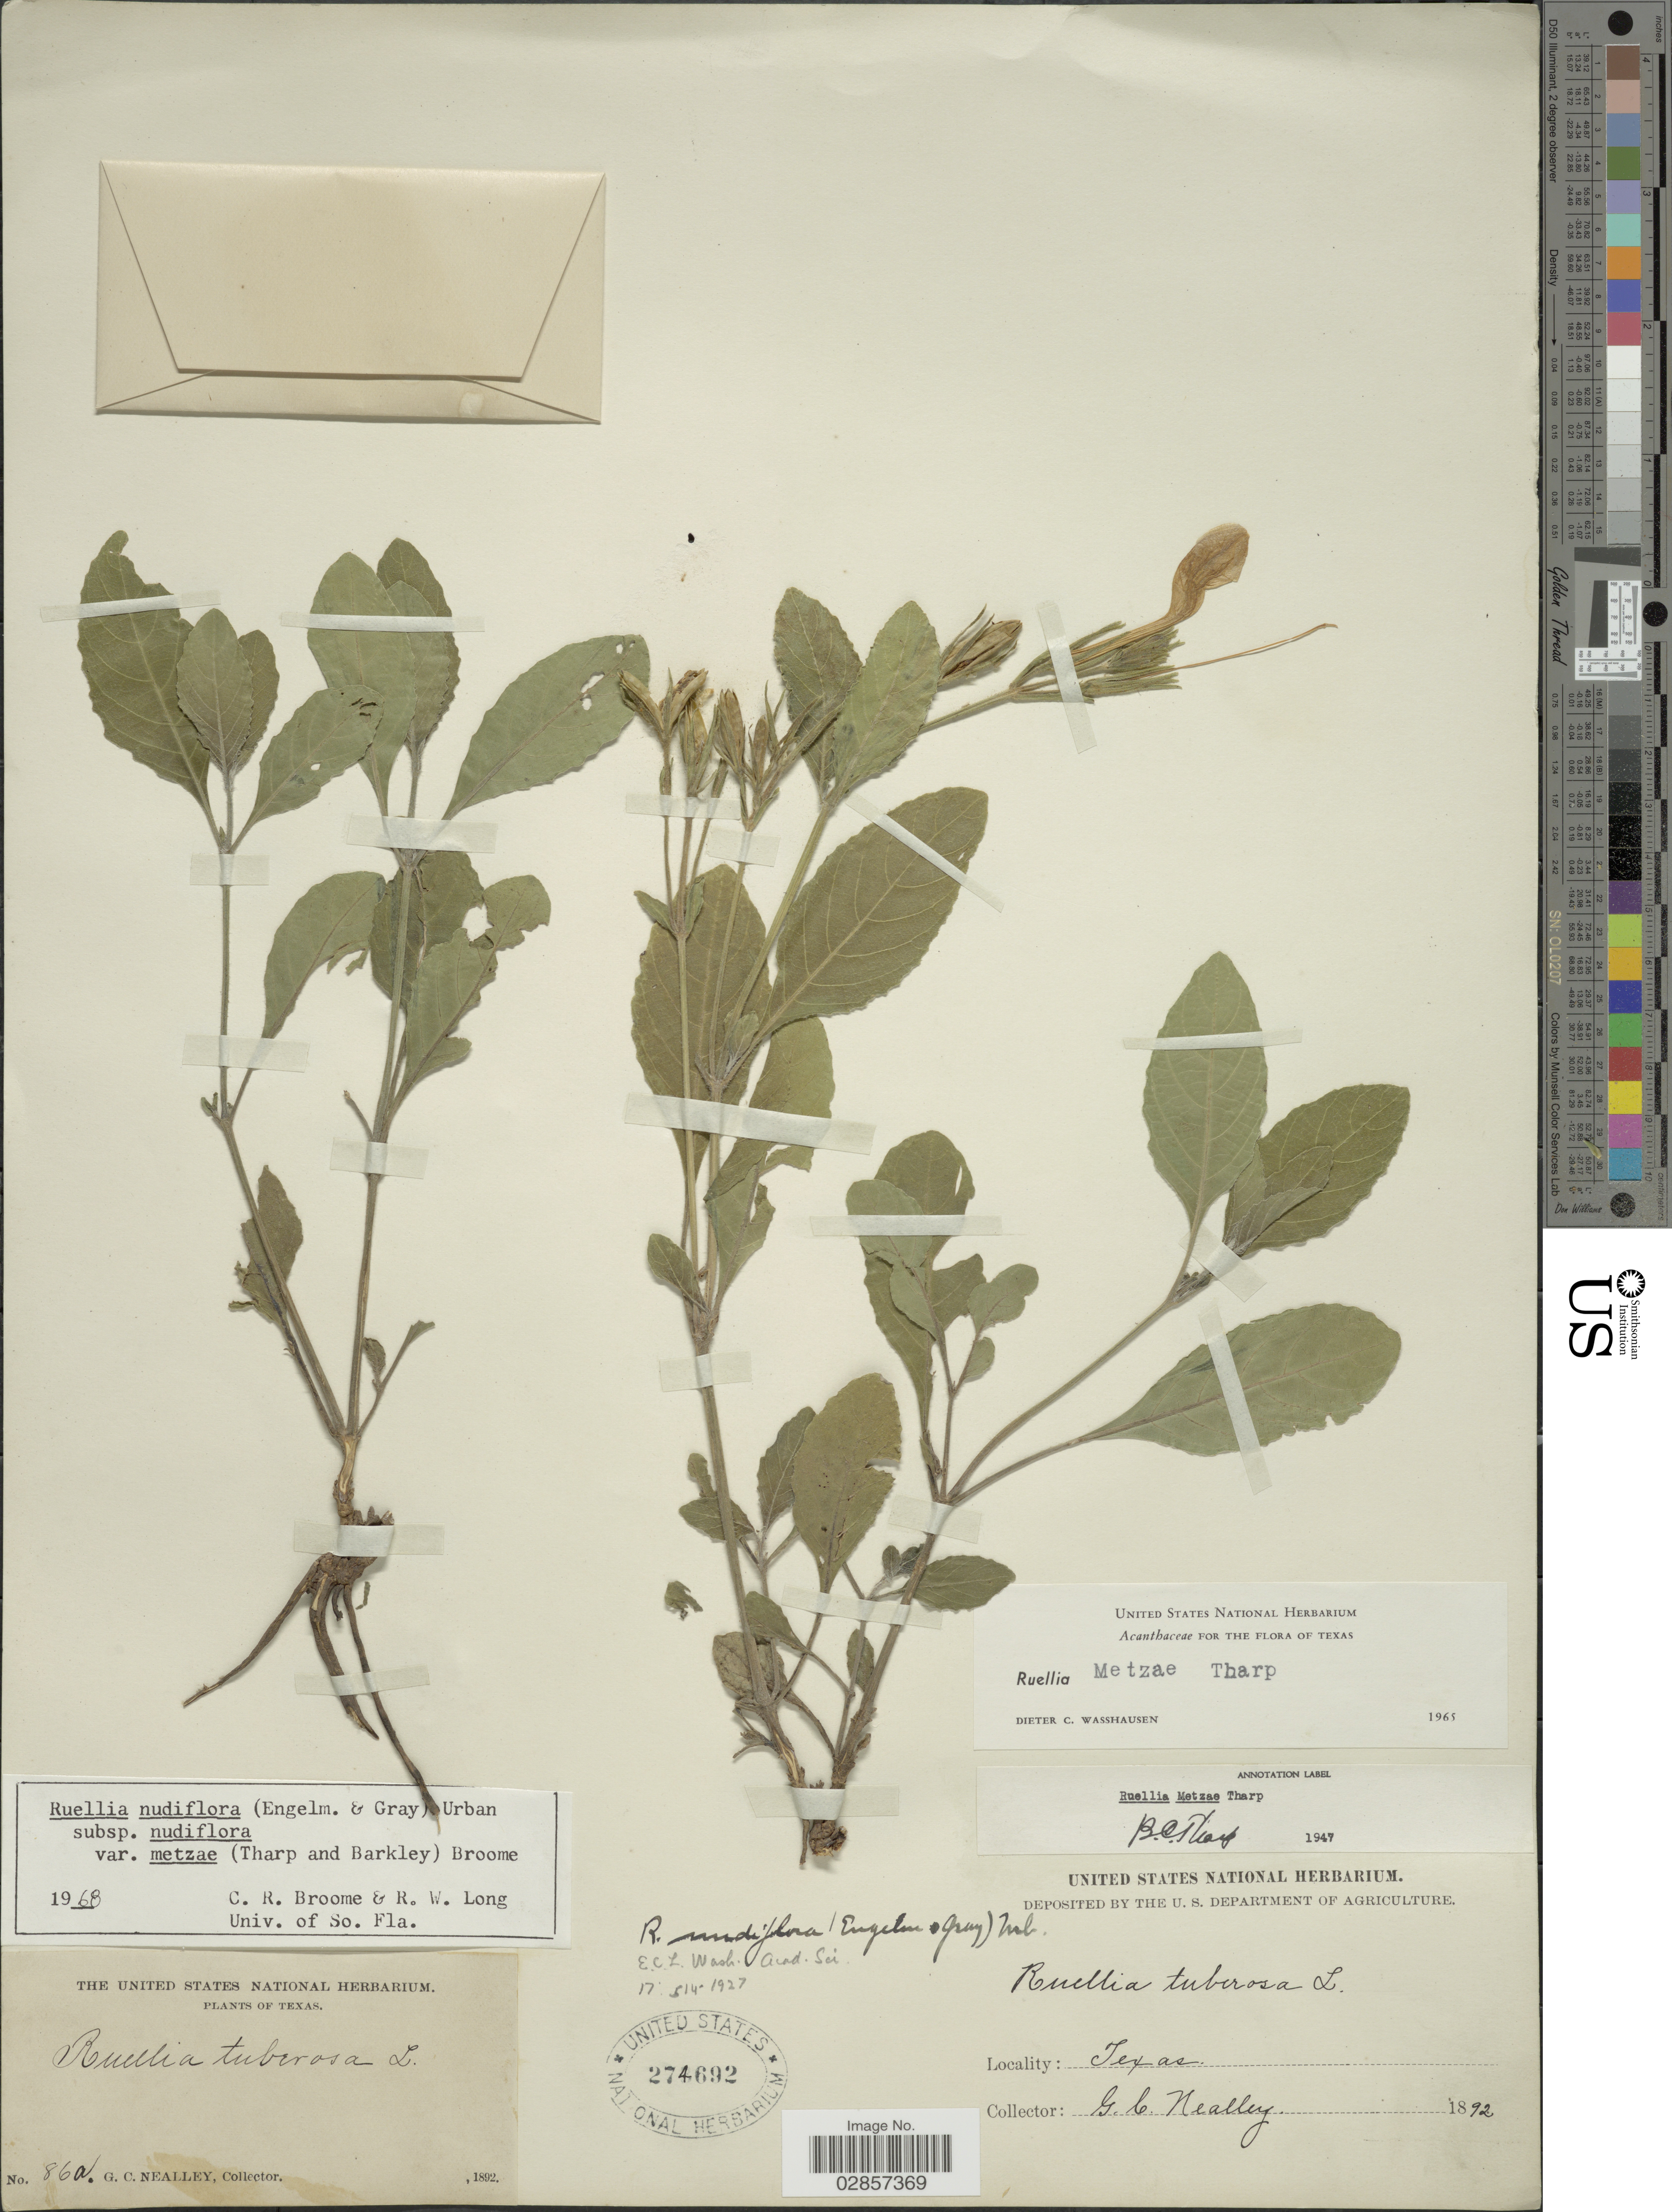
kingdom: Plantae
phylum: Tracheophyta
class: Magnoliopsida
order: Lamiales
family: Acanthaceae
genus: Ruellia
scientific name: Ruellia metziae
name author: Tharp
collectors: G. Neally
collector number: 86a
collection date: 1892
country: United States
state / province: Texas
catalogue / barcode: US 474692